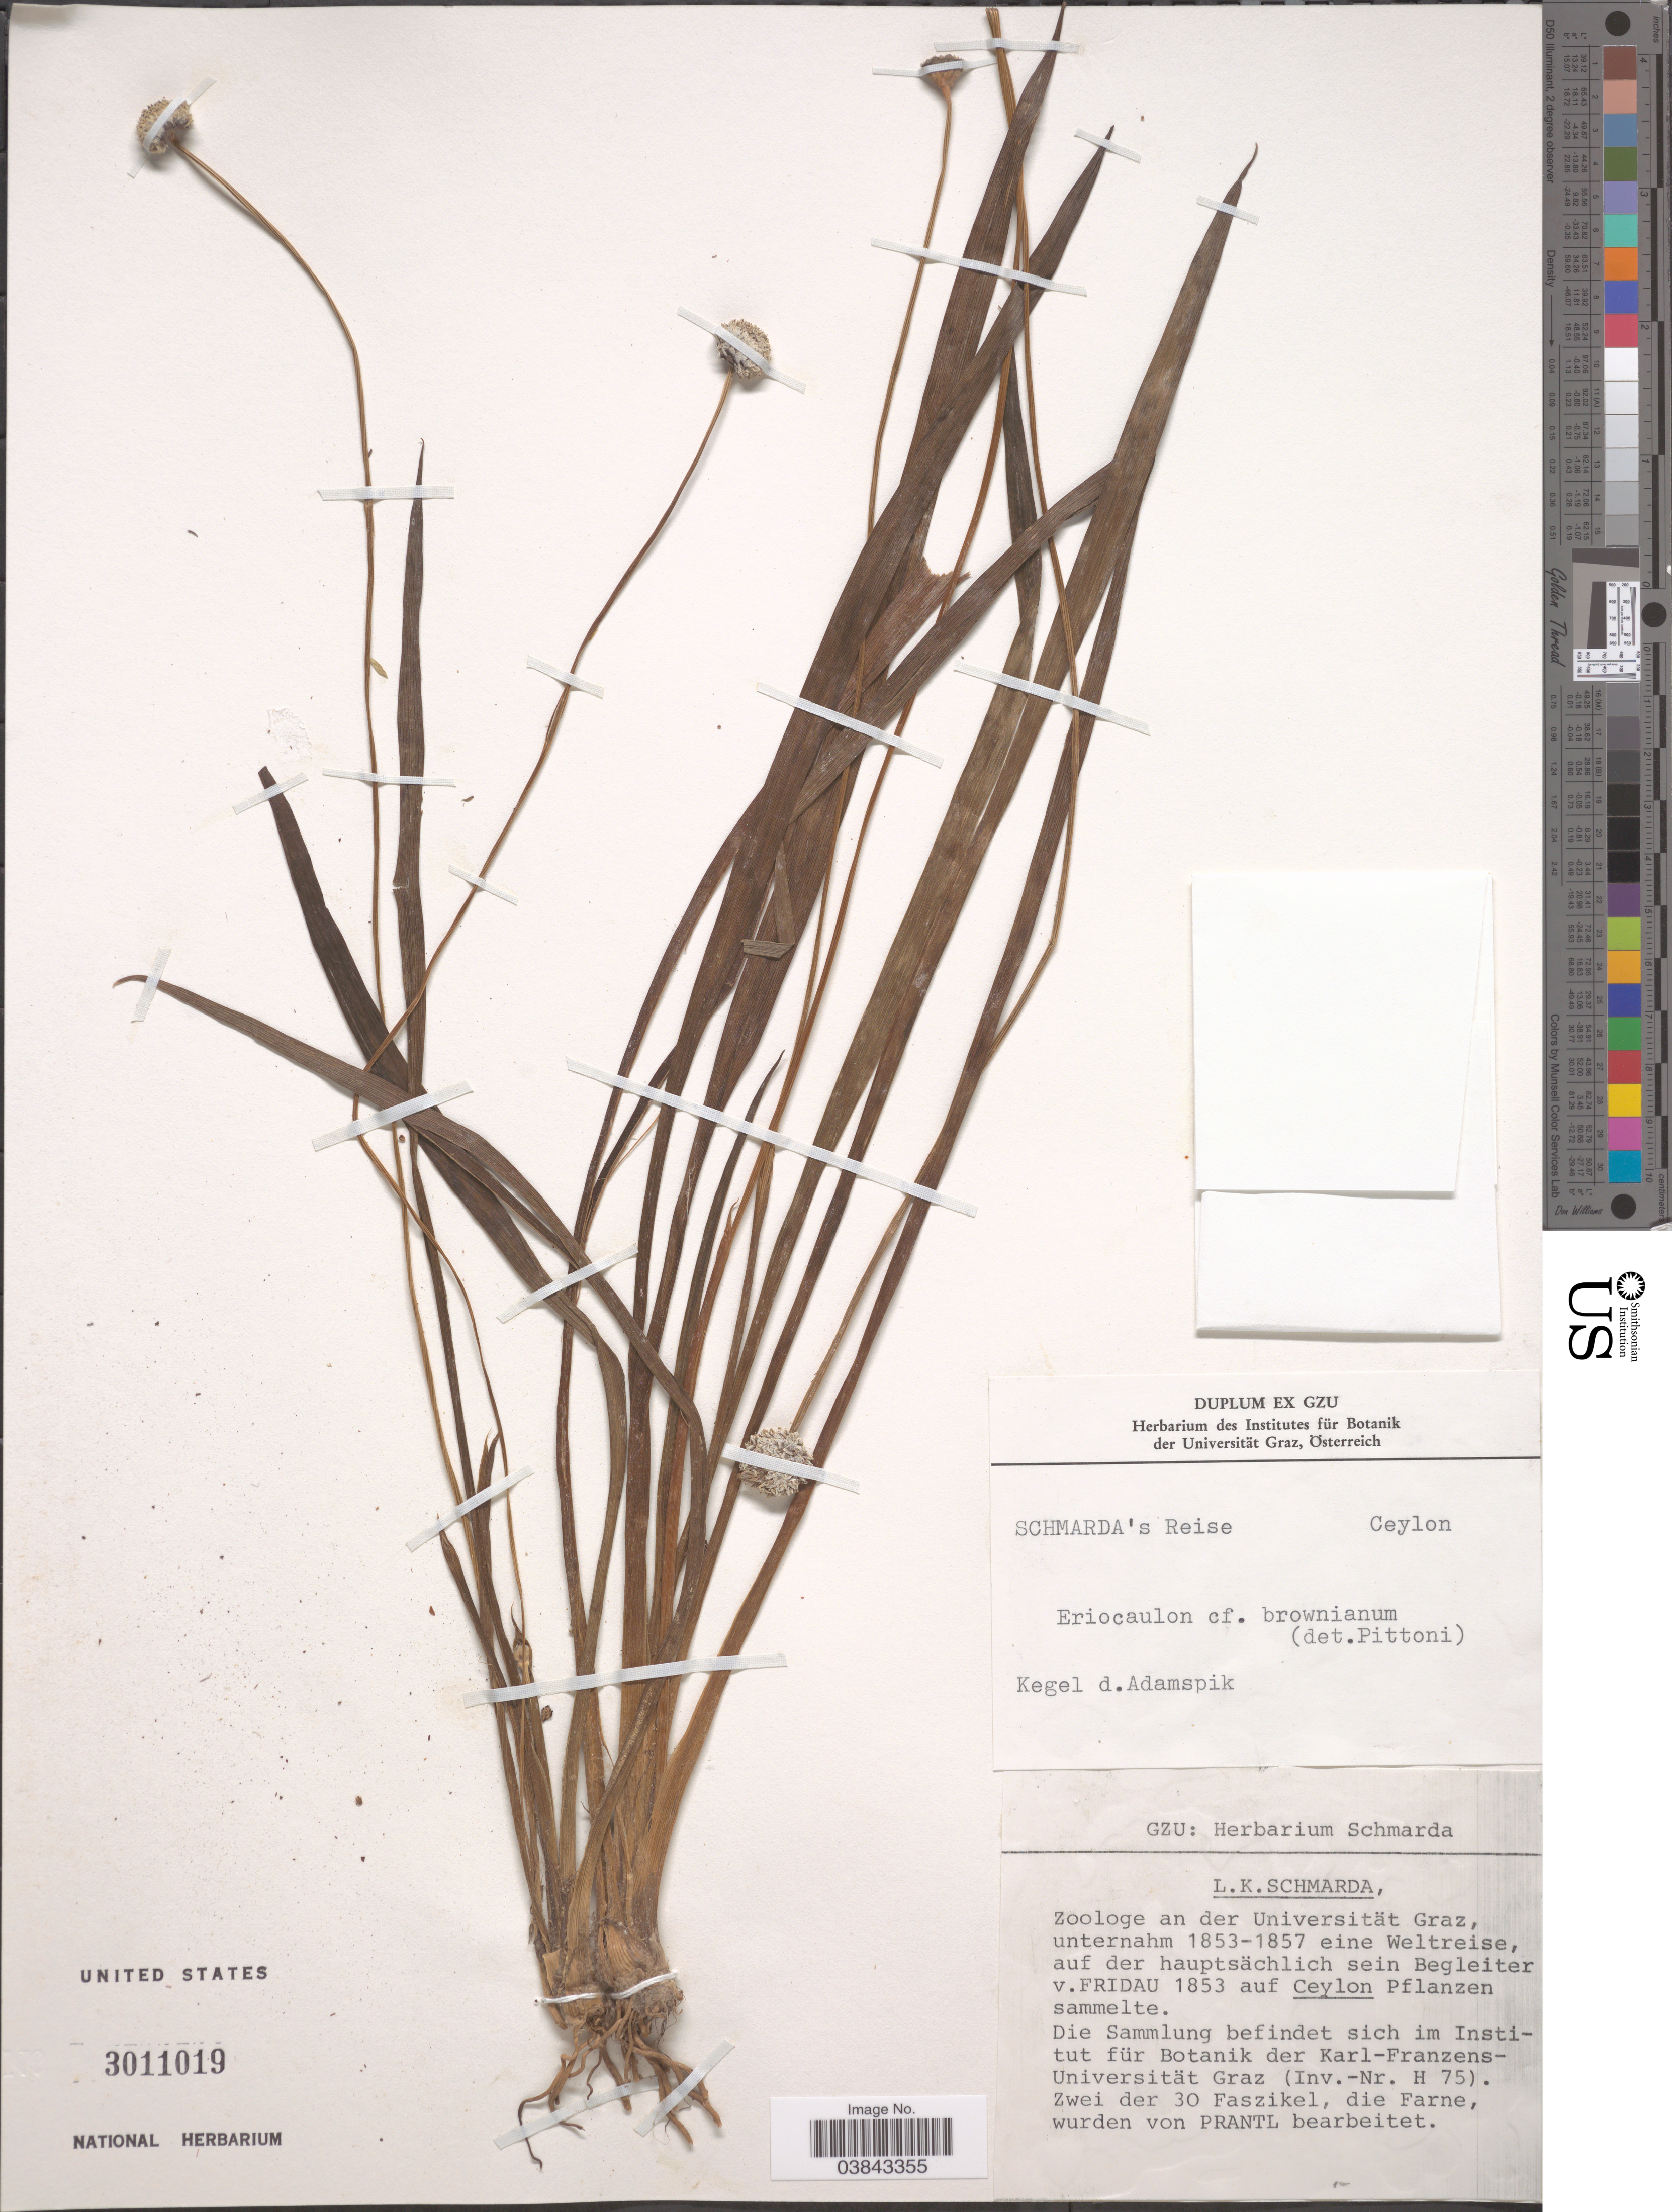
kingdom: Plantae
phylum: Tracheophyta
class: Liliopsida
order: Poales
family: Eriocaulaceae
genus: Eriocaulon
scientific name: Eriocaulon brownianum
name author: Mart.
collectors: L. Schmarda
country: Sri Lanka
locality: Ceylon [unsure placement]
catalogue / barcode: US 3011019